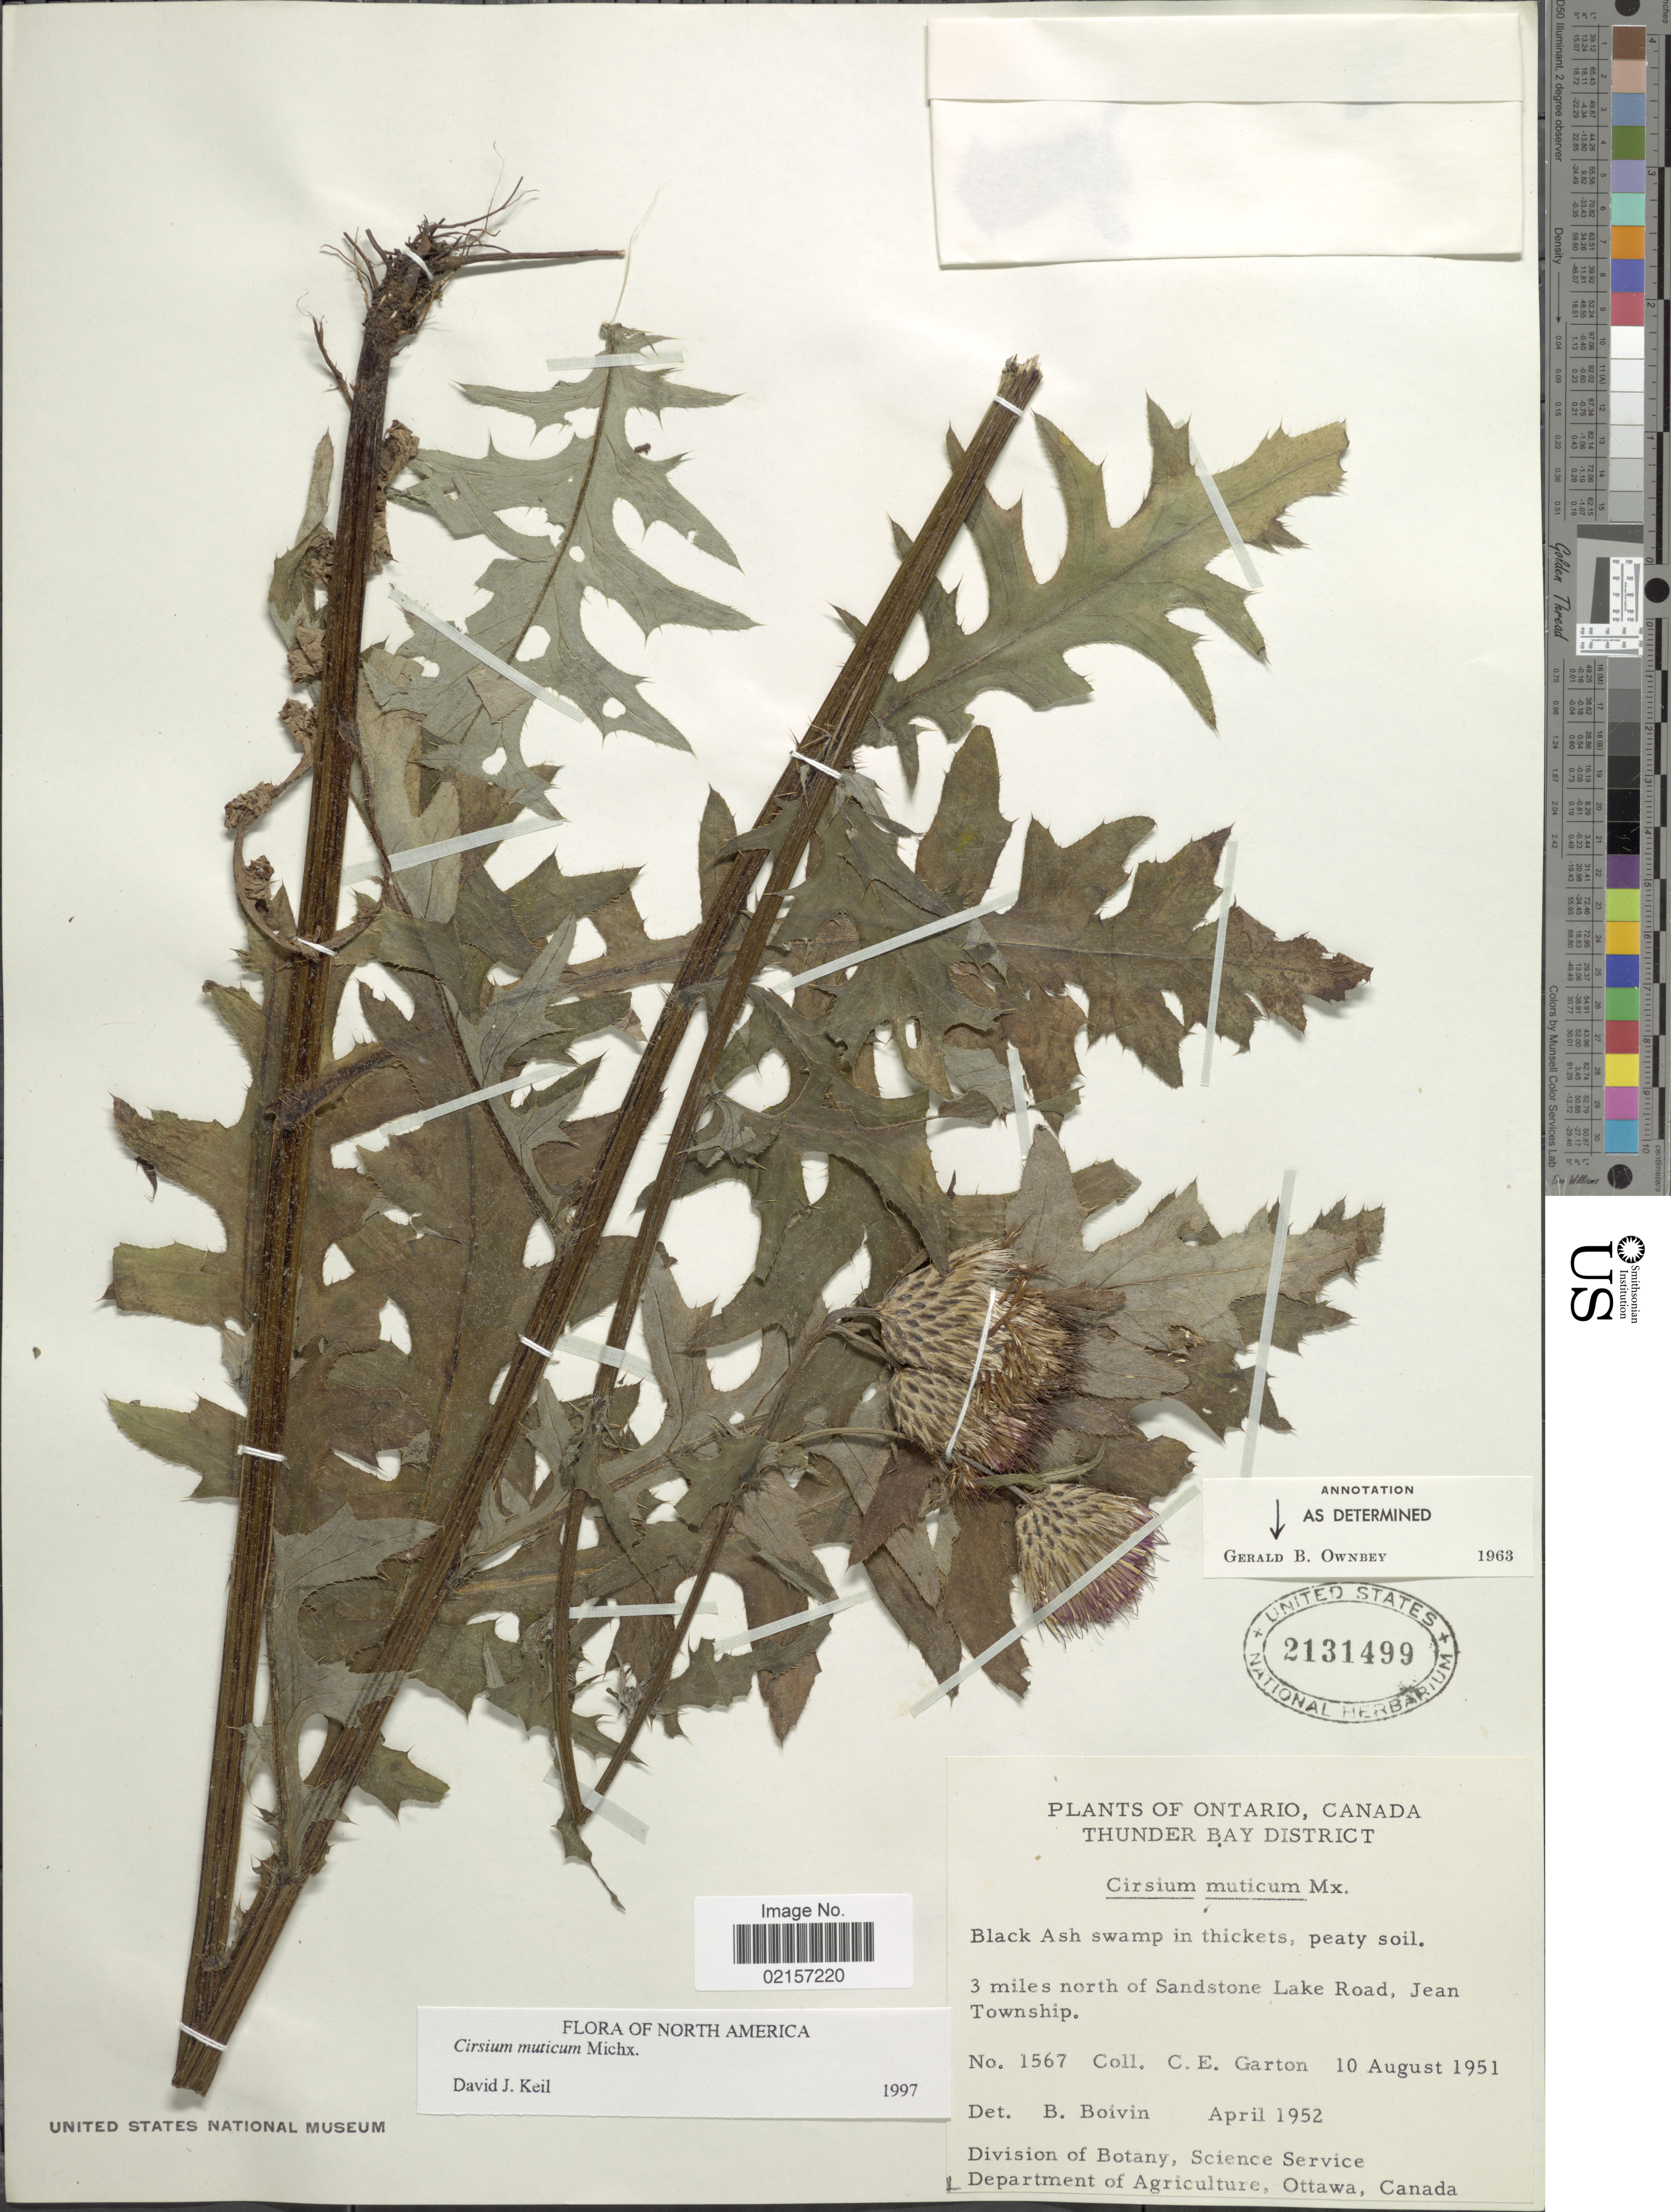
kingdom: Plantae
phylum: Tracheophyta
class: Magnoliopsida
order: Asterales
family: Asteraceae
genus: Cirsium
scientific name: Cirsium muticum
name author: Michx.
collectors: C. E. Garton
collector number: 1567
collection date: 1951-08-10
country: Canada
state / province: Ontario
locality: Thunder Bay District, Black Ash in thickets, peaty soil, 3 miles north of Sandstone Lake Road, Jean Township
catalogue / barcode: US 2131499